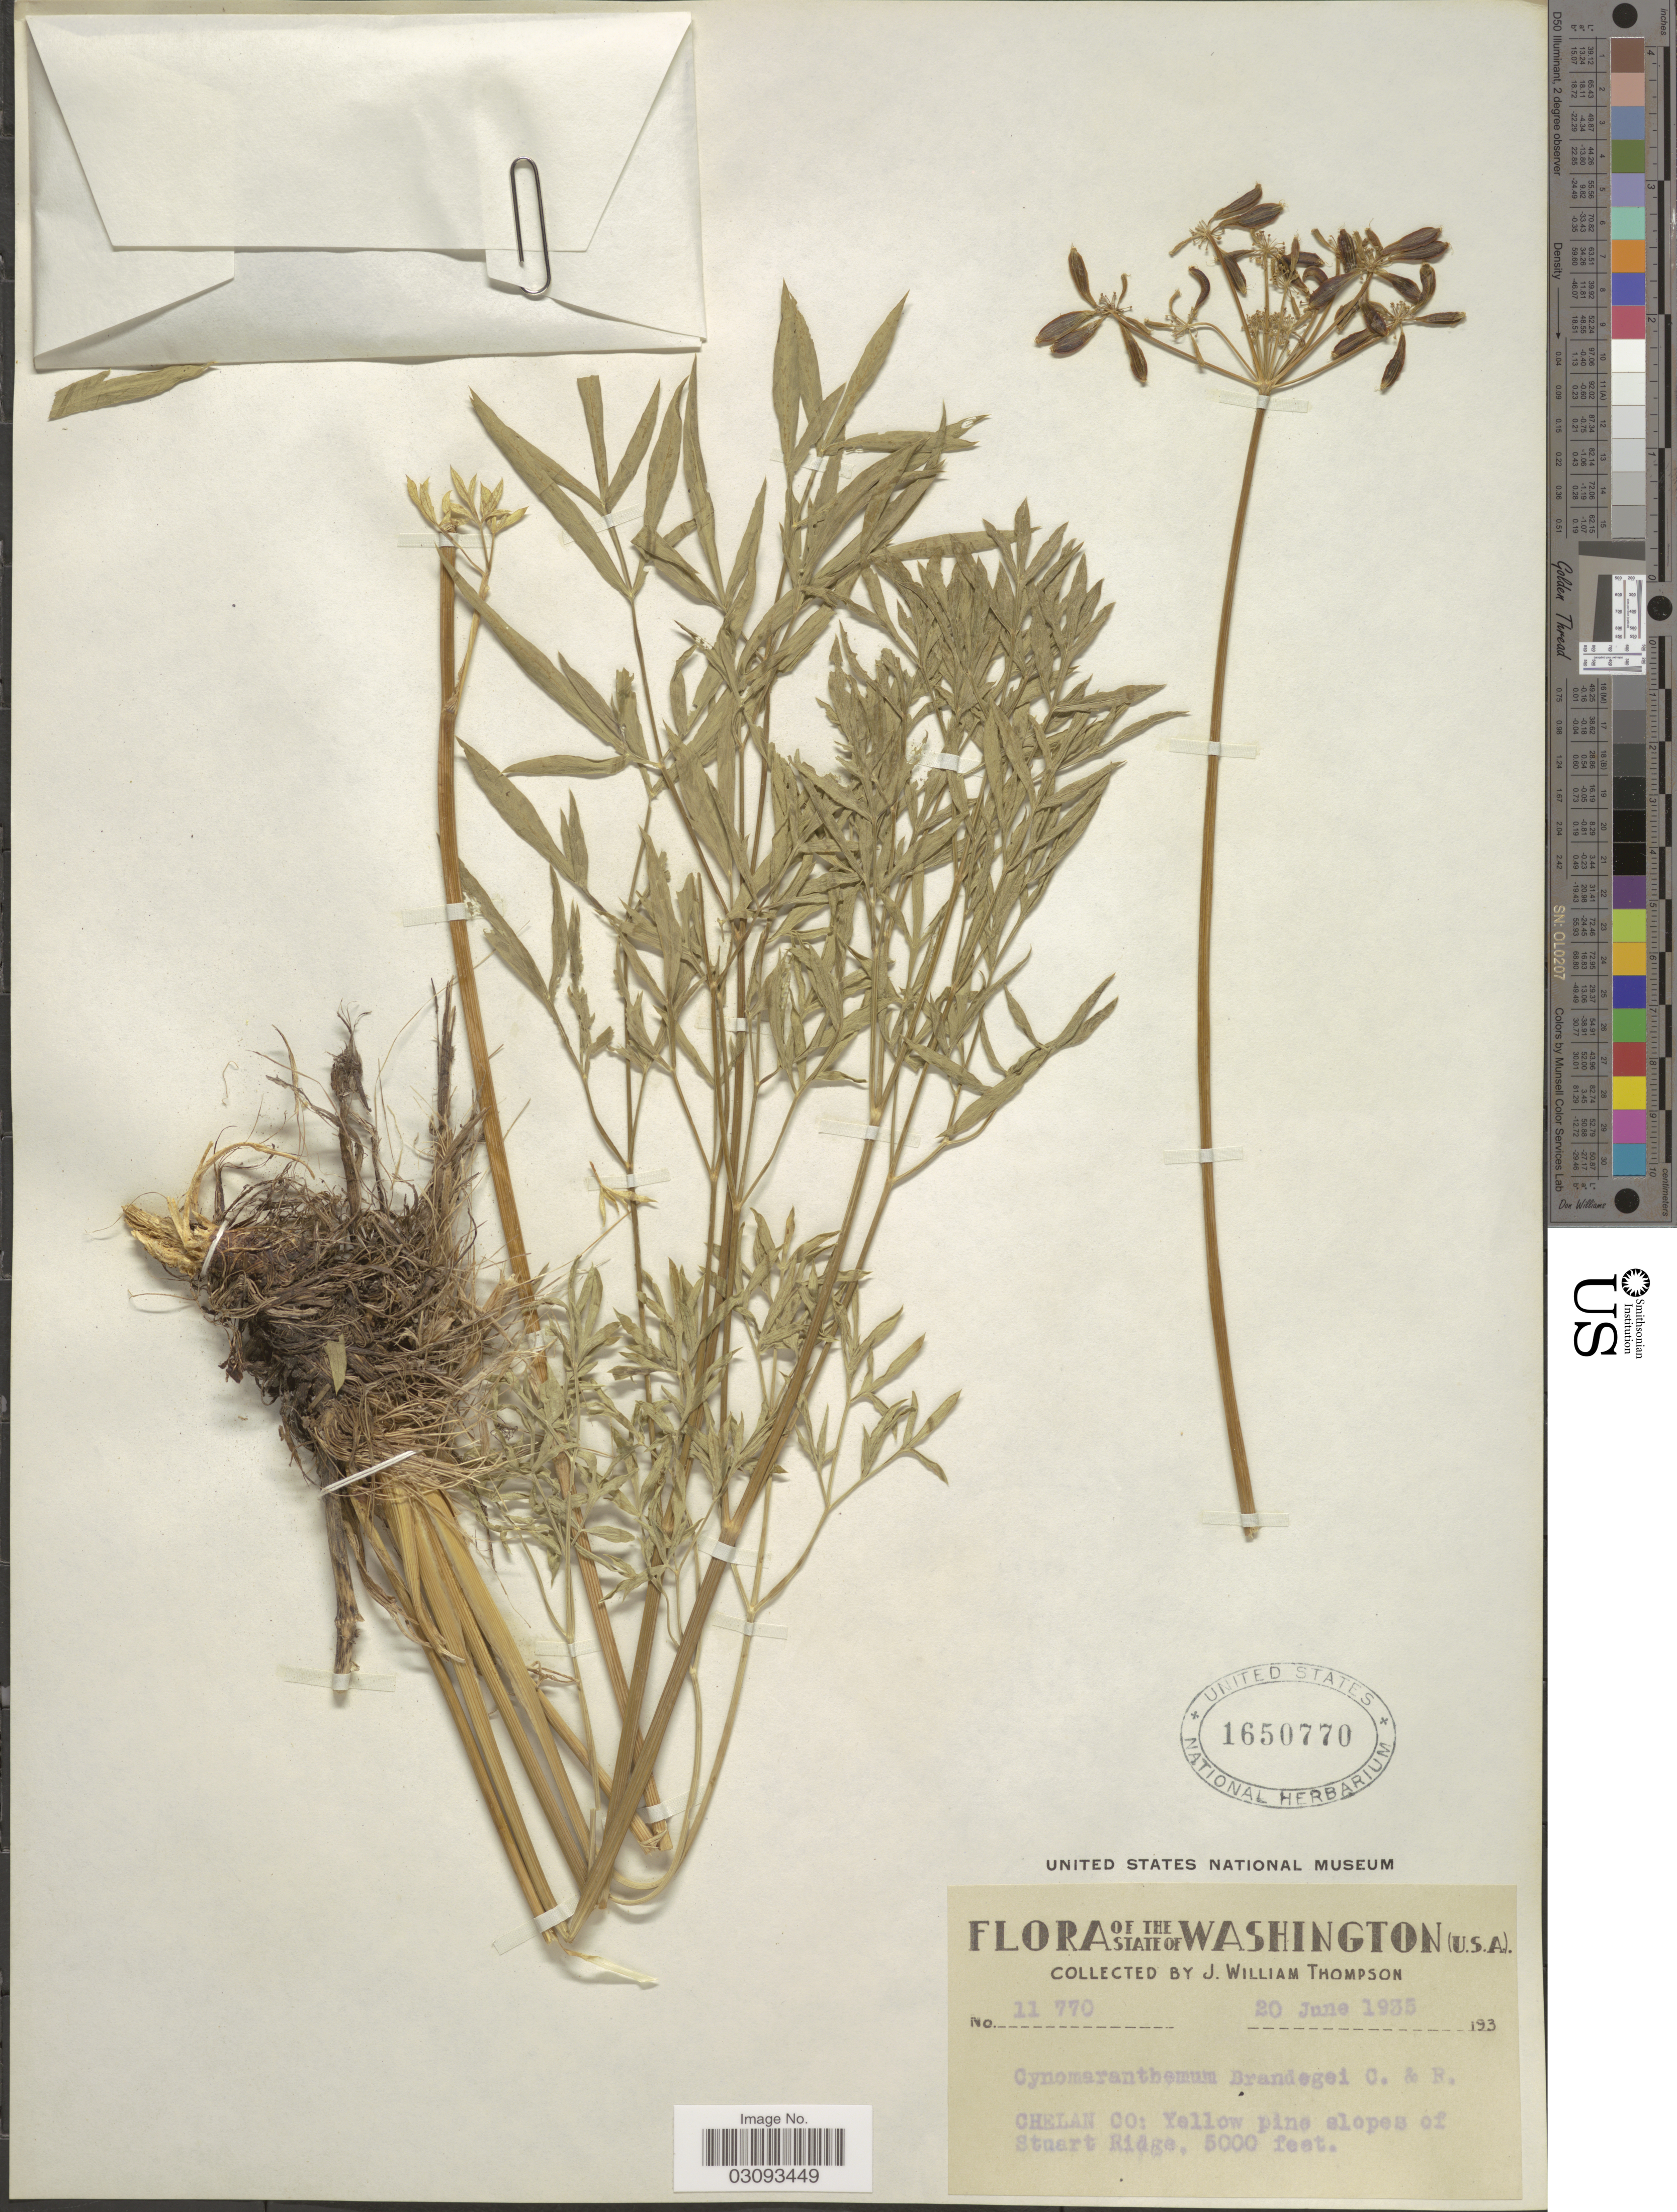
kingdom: Plantae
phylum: Tracheophyta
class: Magnoliopsida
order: Apiales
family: Apiaceae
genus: Lomatium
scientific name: Lomatium brandegeei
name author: (J.M. Coult. & Rose) J.F. Macbr.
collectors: J. W. Thompson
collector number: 11770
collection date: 1935-06-20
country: United States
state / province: Washington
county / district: Chelan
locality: Chelan Co: Yellow pine slopes of Stuart Ridge.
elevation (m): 1524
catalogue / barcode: US 1650770